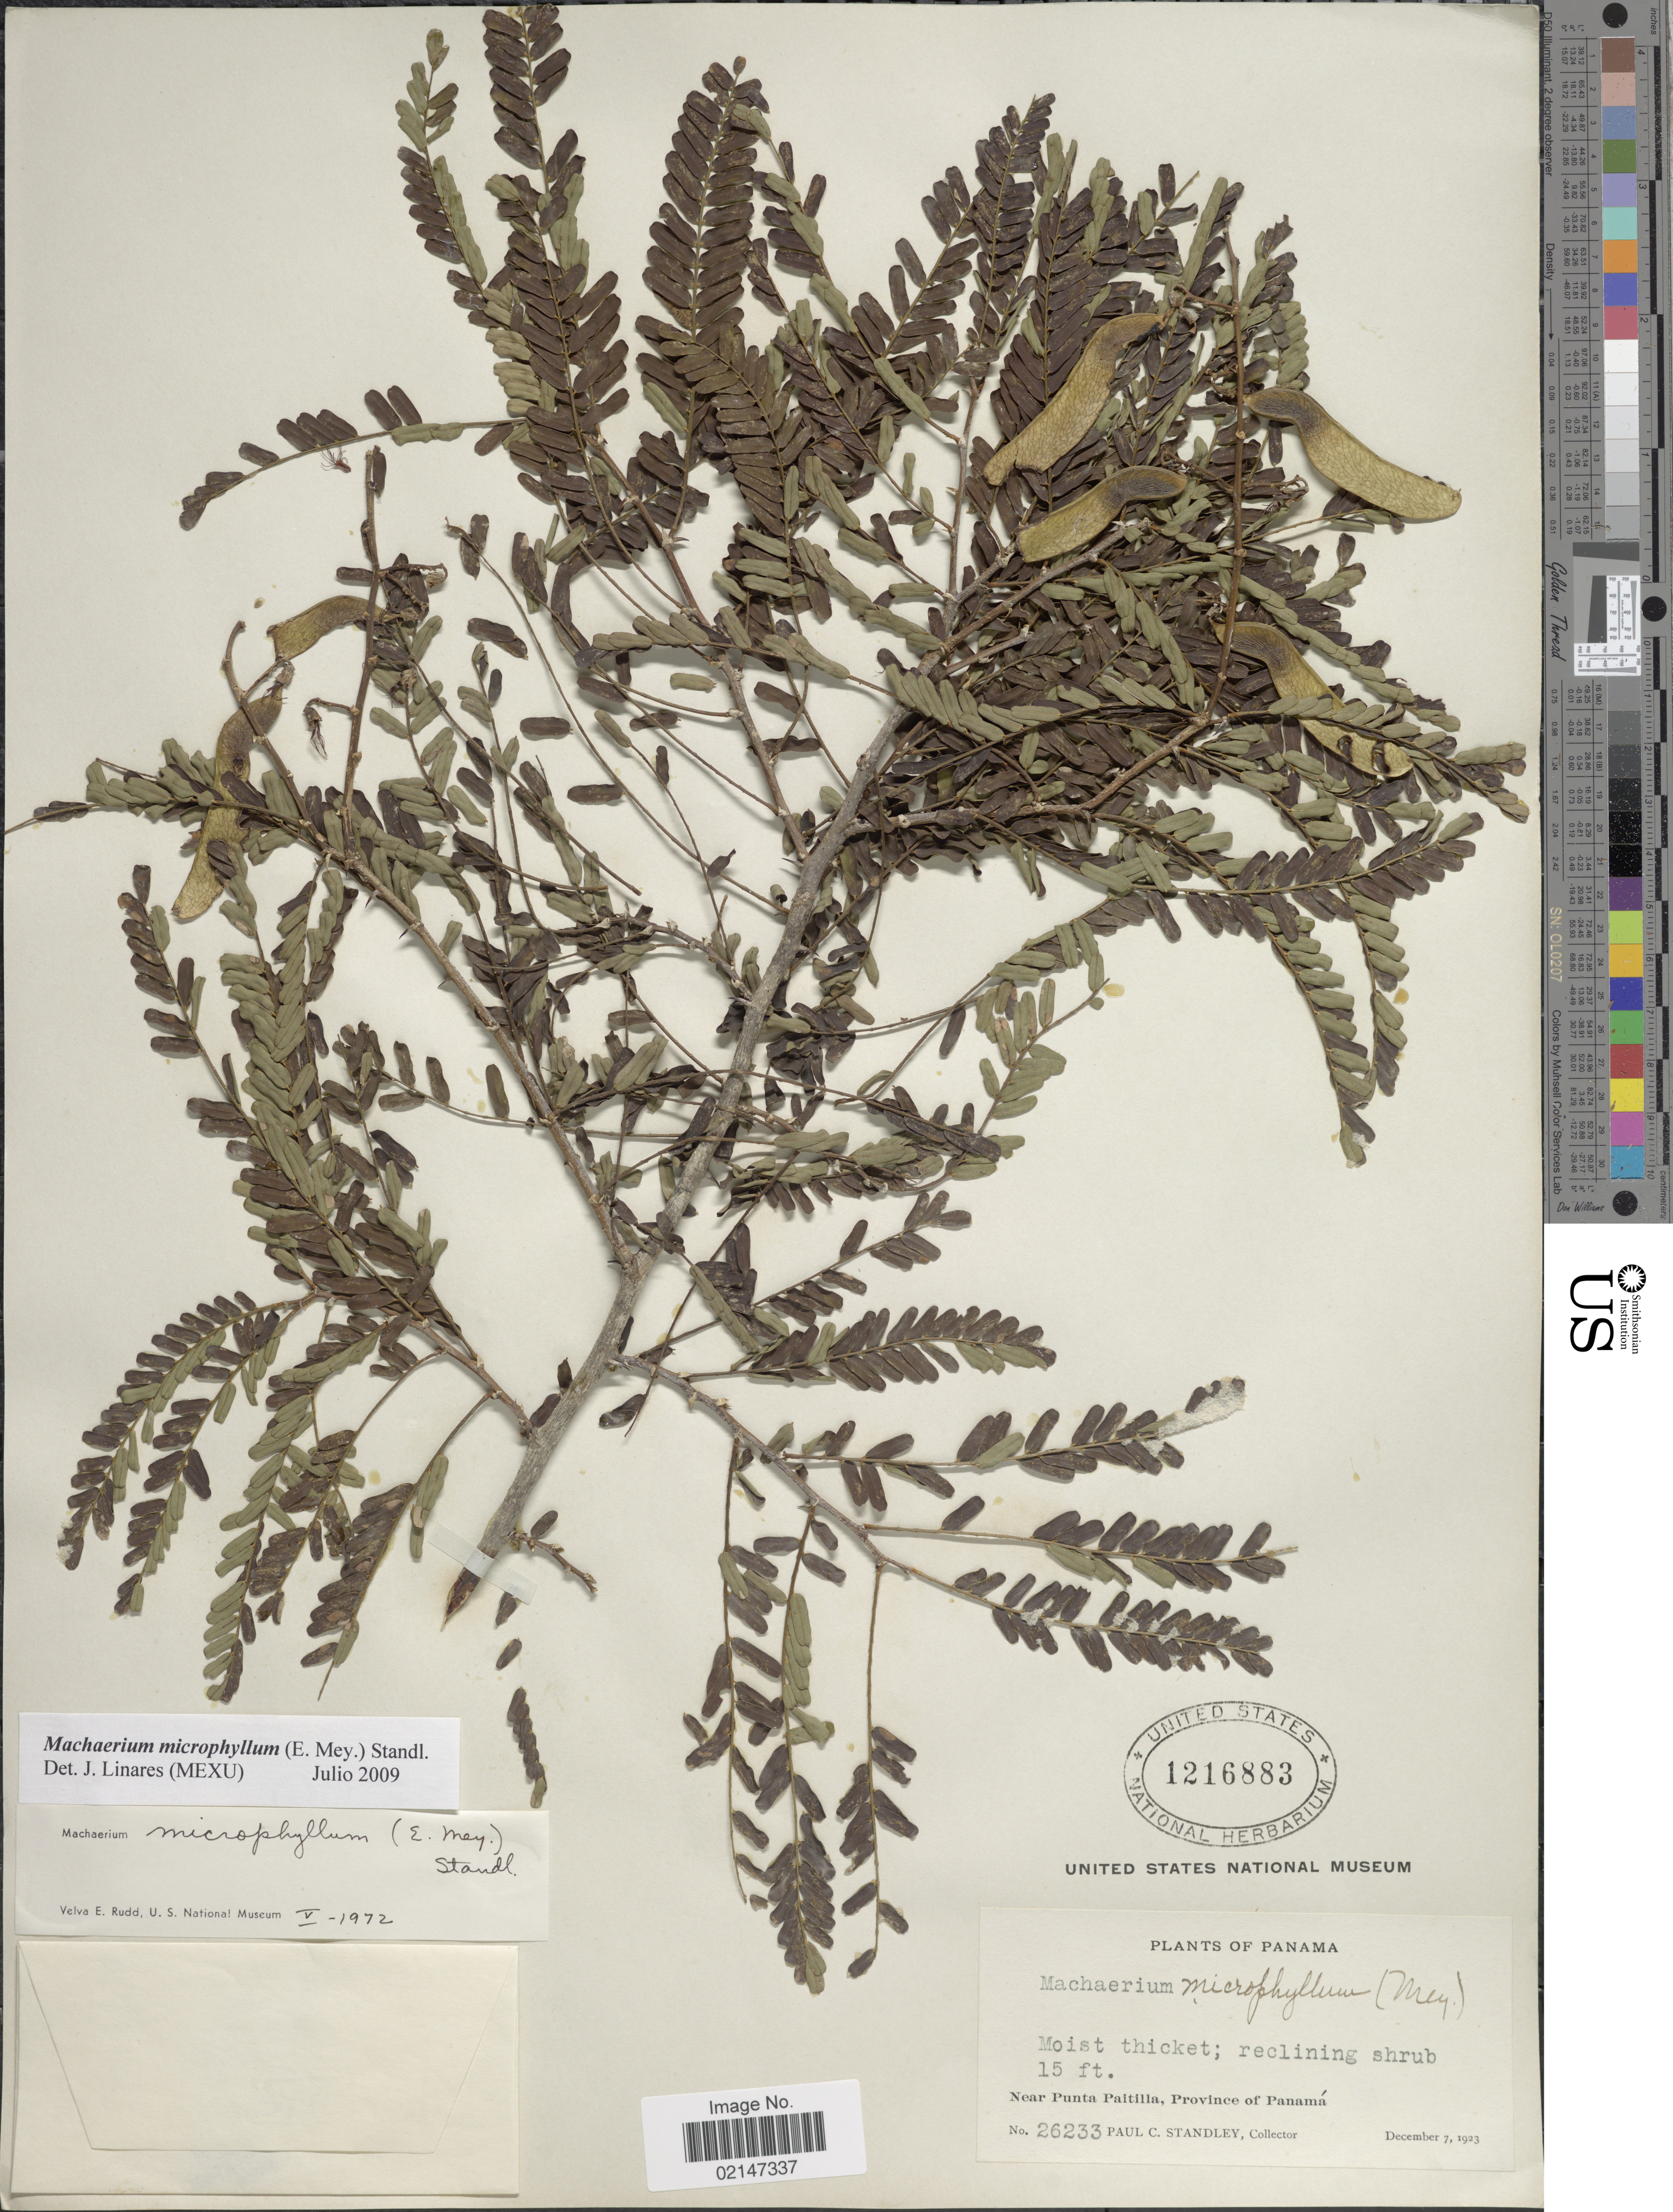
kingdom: Plantae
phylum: Tracheophyta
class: Magnoliopsida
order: Fabales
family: Fabaceae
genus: Machaerium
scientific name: Machaerium microphyllum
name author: Standl.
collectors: P. C. Standley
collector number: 26233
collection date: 1923-12-07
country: Panama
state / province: Panamá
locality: Moist thicket; Near Punta Paitilla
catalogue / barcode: US 1216883